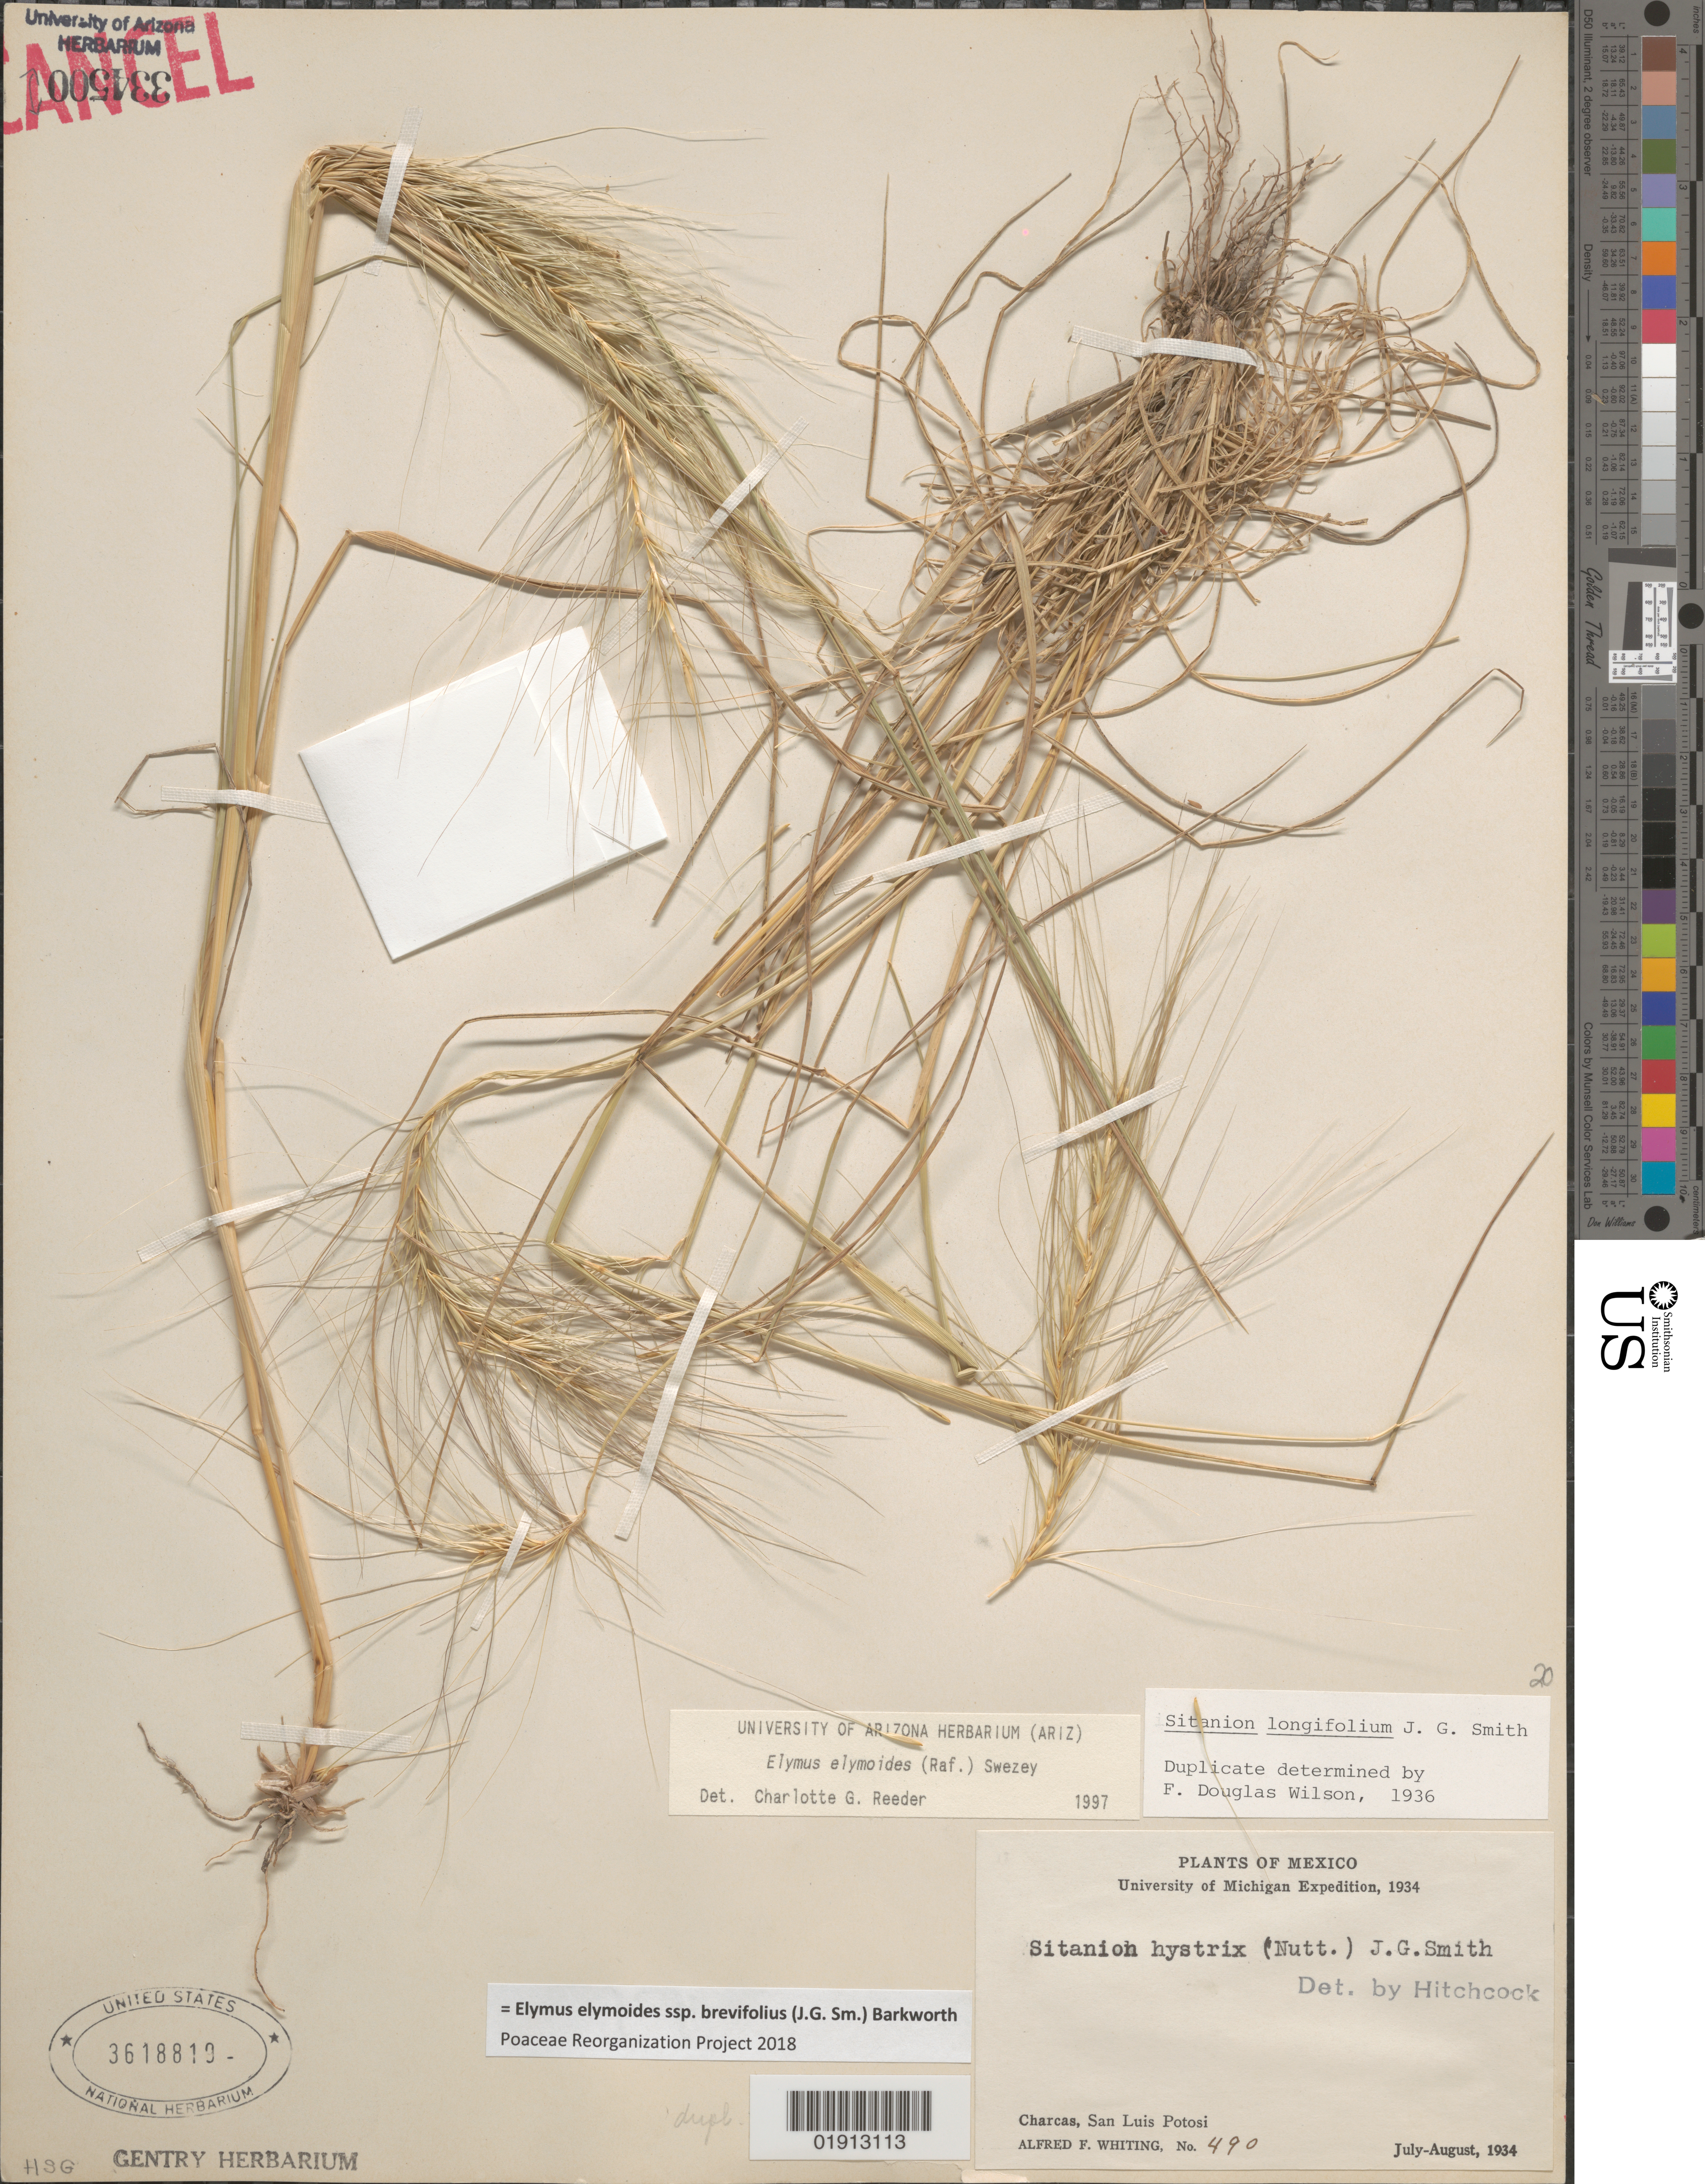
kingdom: Plantae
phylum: Tracheophyta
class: Liliopsida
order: Poales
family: Poaceae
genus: Elymus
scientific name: Elymus elymoides subsp. brevifolius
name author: (J.G. Sm.) Barkworth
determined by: Poaceae Reorganization Project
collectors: A. F. Whiting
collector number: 490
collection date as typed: Jul 1934 to -- Aug 1934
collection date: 1934-07/1934-08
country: Mexico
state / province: San Luis Potosi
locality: Charcas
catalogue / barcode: US 3618819